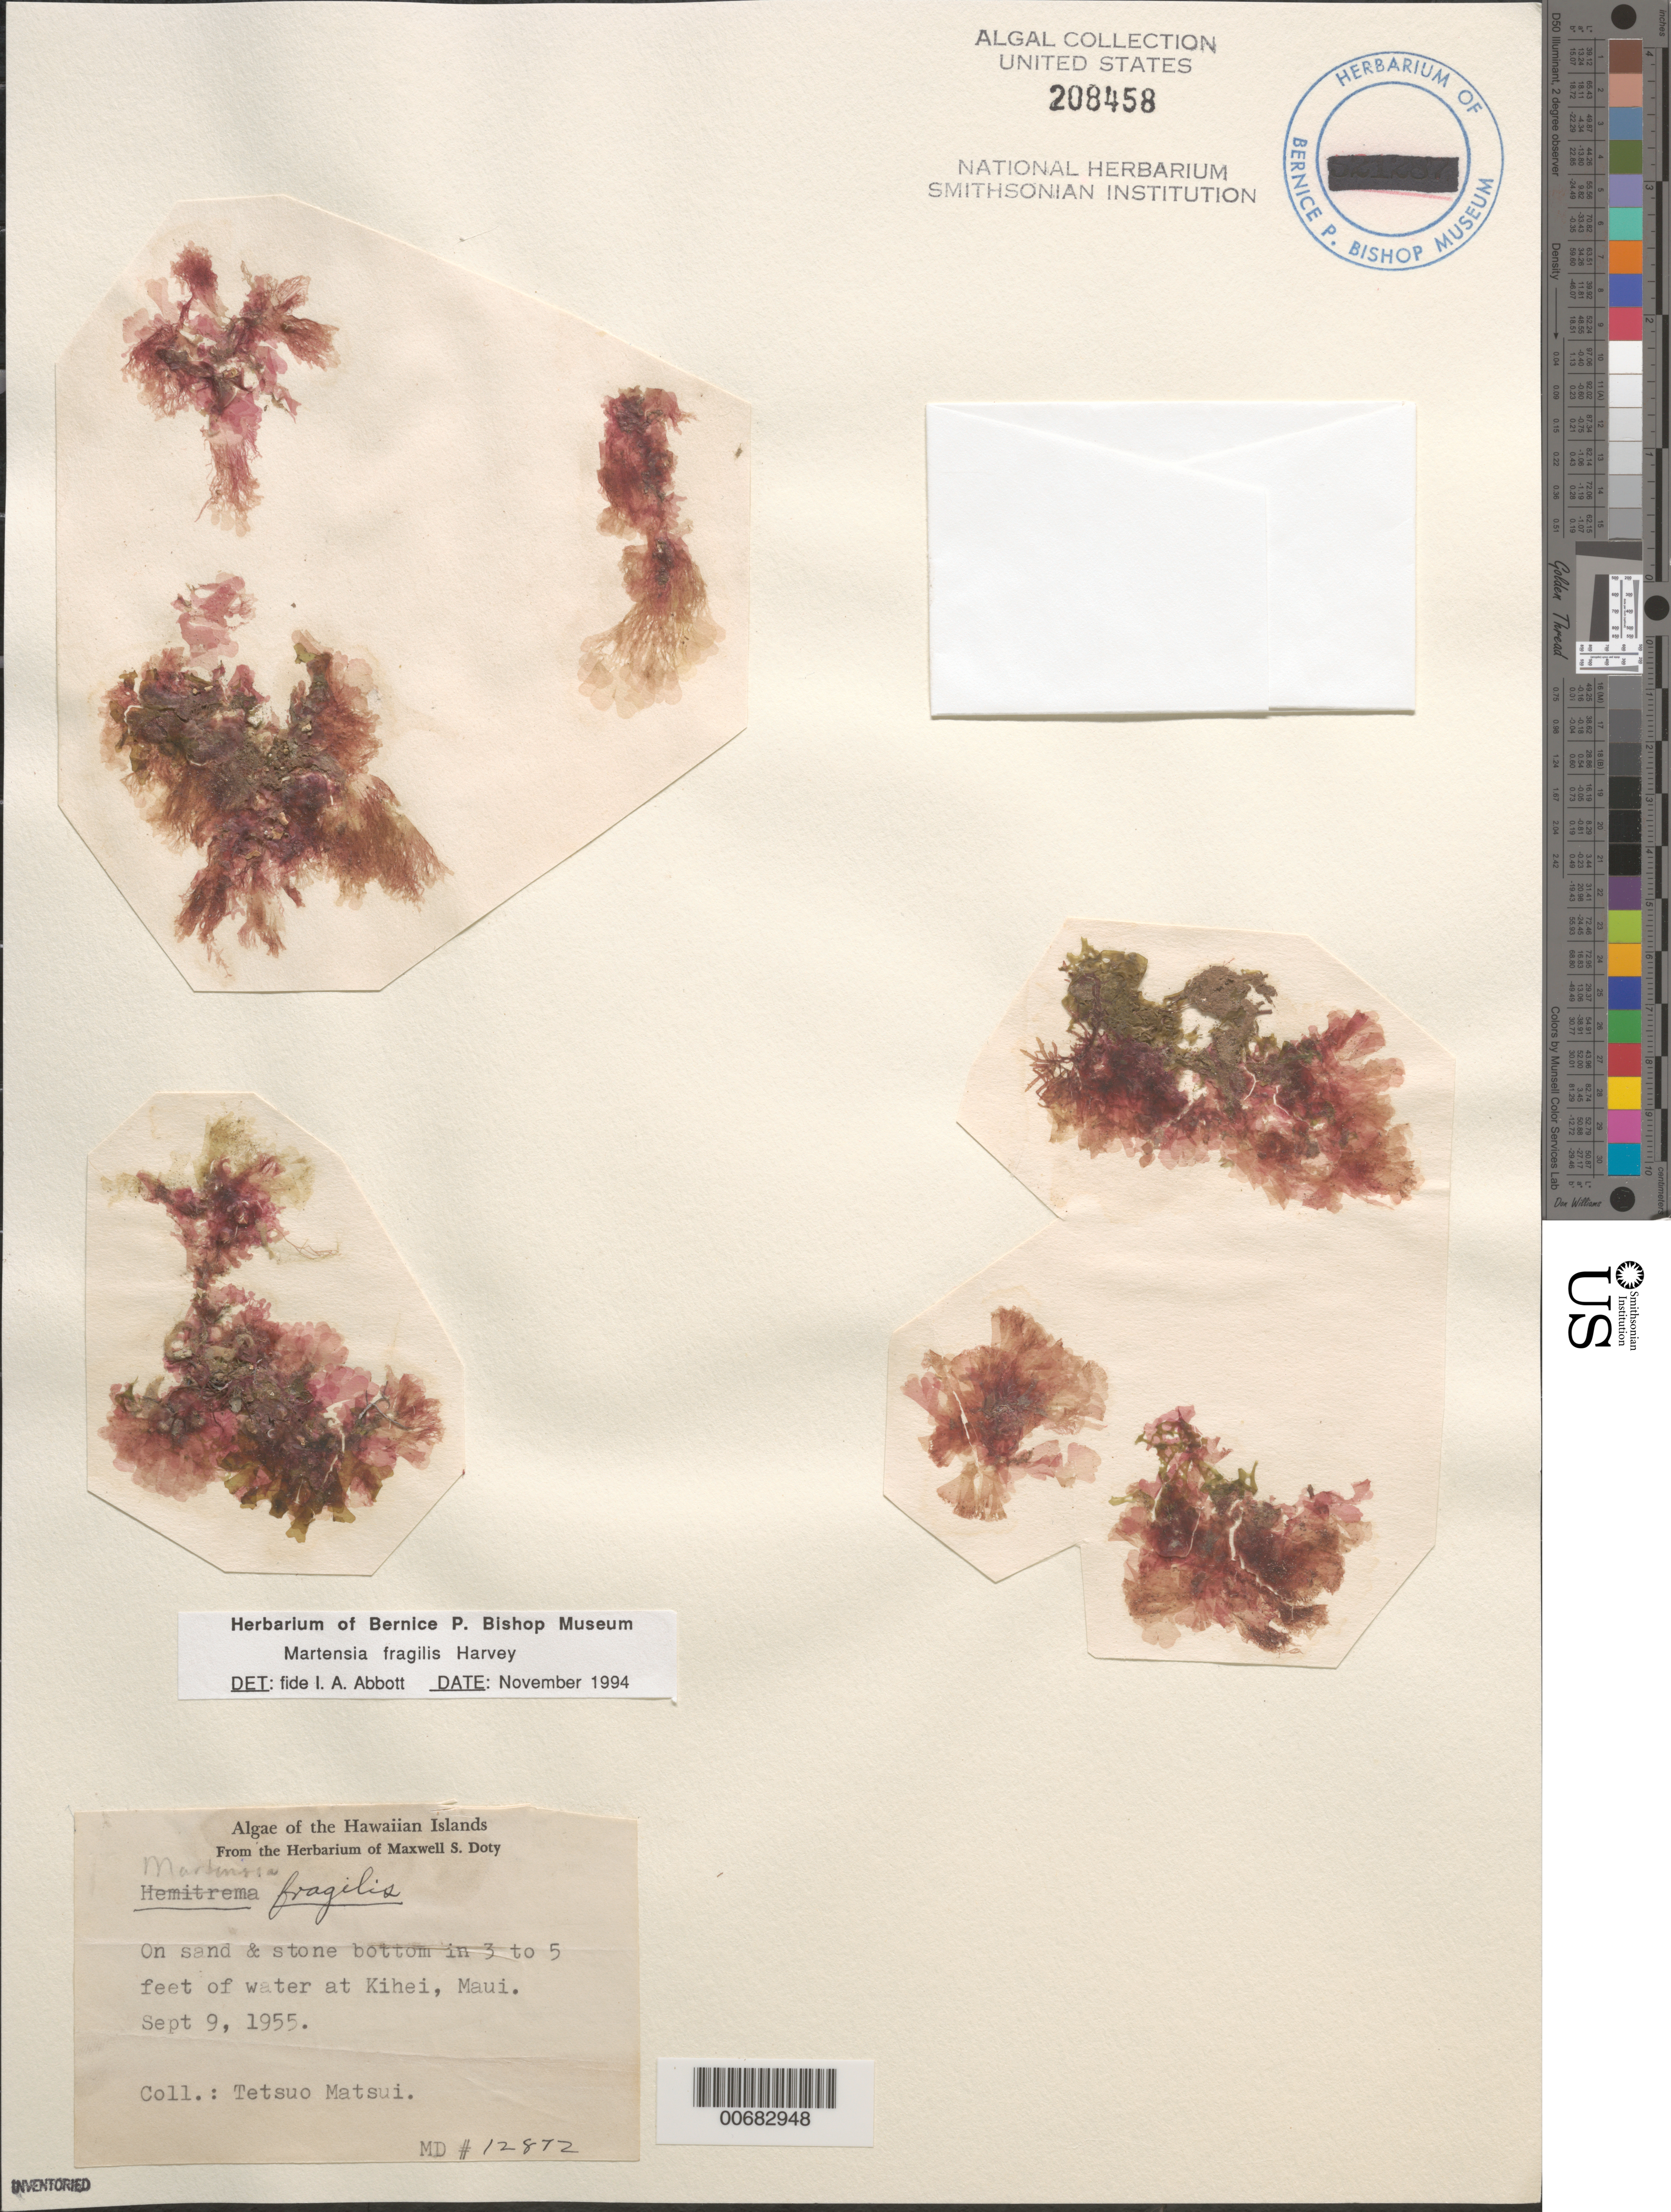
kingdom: Plantae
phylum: Rhodophyta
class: Florideophyceae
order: Ceramiales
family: Delesseriaceae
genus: Martensia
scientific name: Martensia fragilis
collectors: T. Matsui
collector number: MSD 12872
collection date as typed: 09 Sep 1955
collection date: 1955-09-09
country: United States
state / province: Hawaii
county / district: Maui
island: Maui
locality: Kihei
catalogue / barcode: US 208458